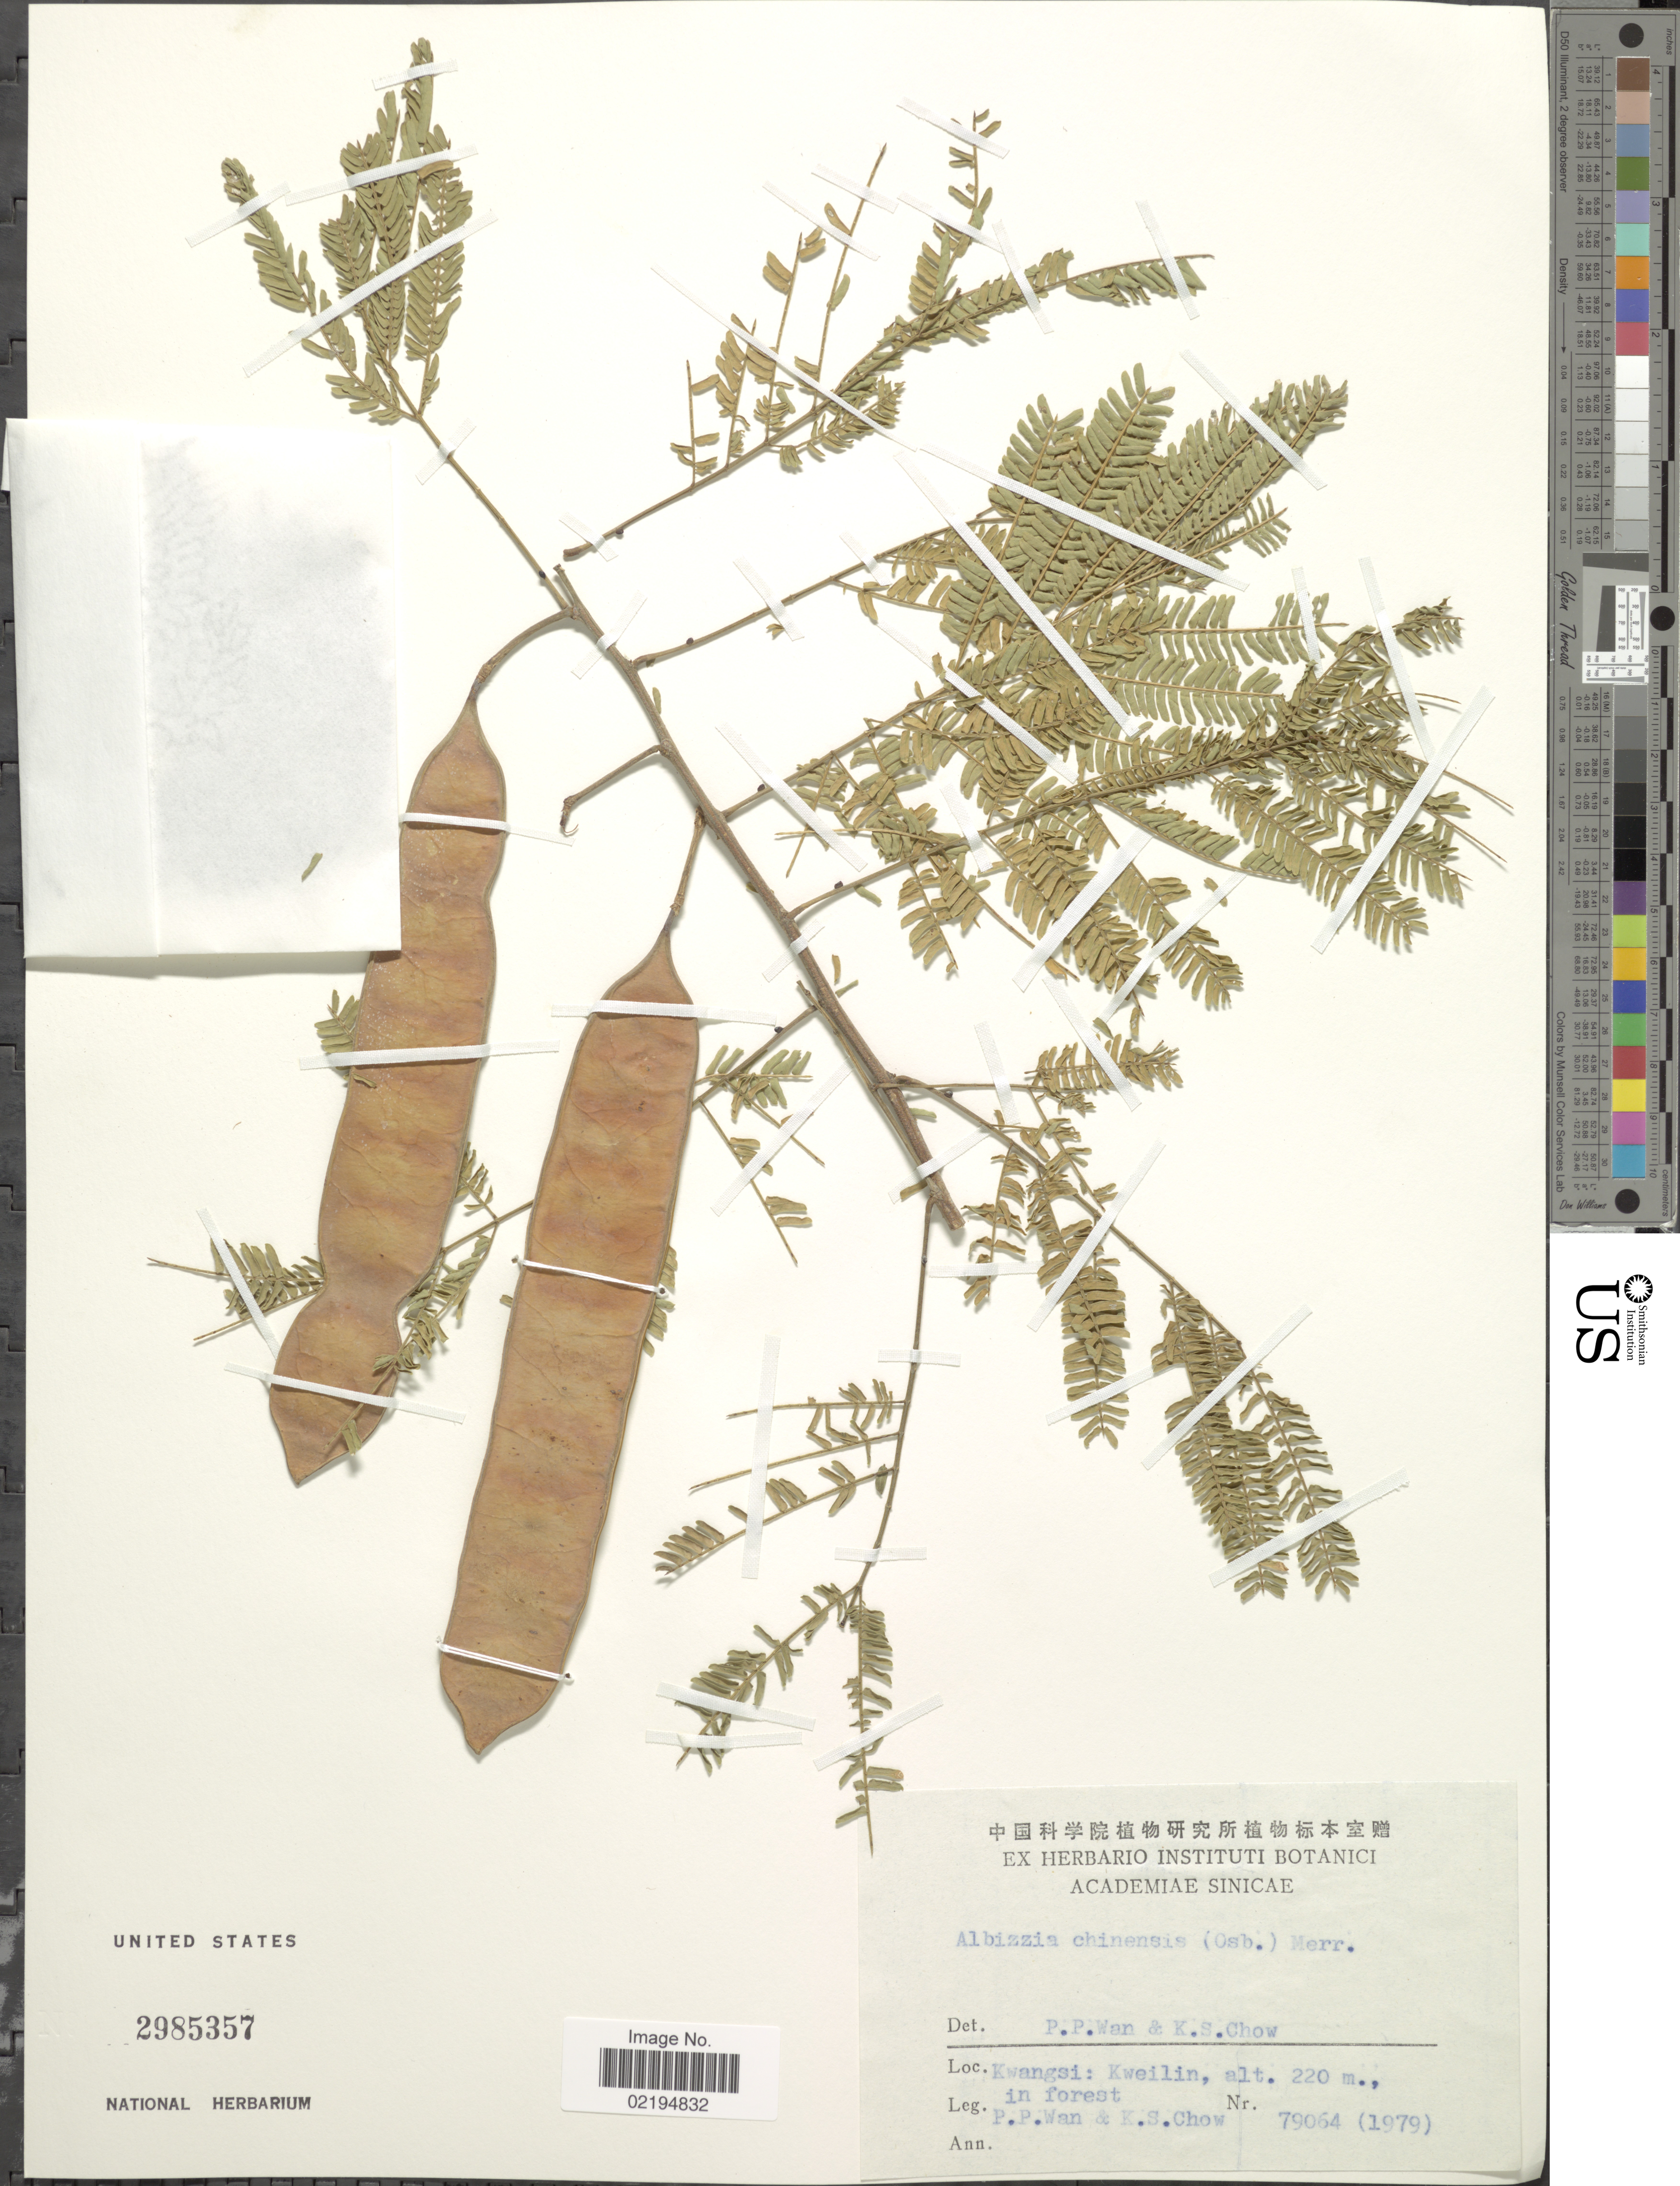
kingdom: Plantae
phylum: Tracheophyta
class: Magnoliopsida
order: Fabales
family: Fabaceae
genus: Albizia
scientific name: Albizia chinensis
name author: (Osbeck) Merr.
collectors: P. Wan & K. S. Chow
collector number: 79064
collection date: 1979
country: China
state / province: Guangxi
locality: Kwangsi: Kweilin.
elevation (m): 220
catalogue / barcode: US 2985357